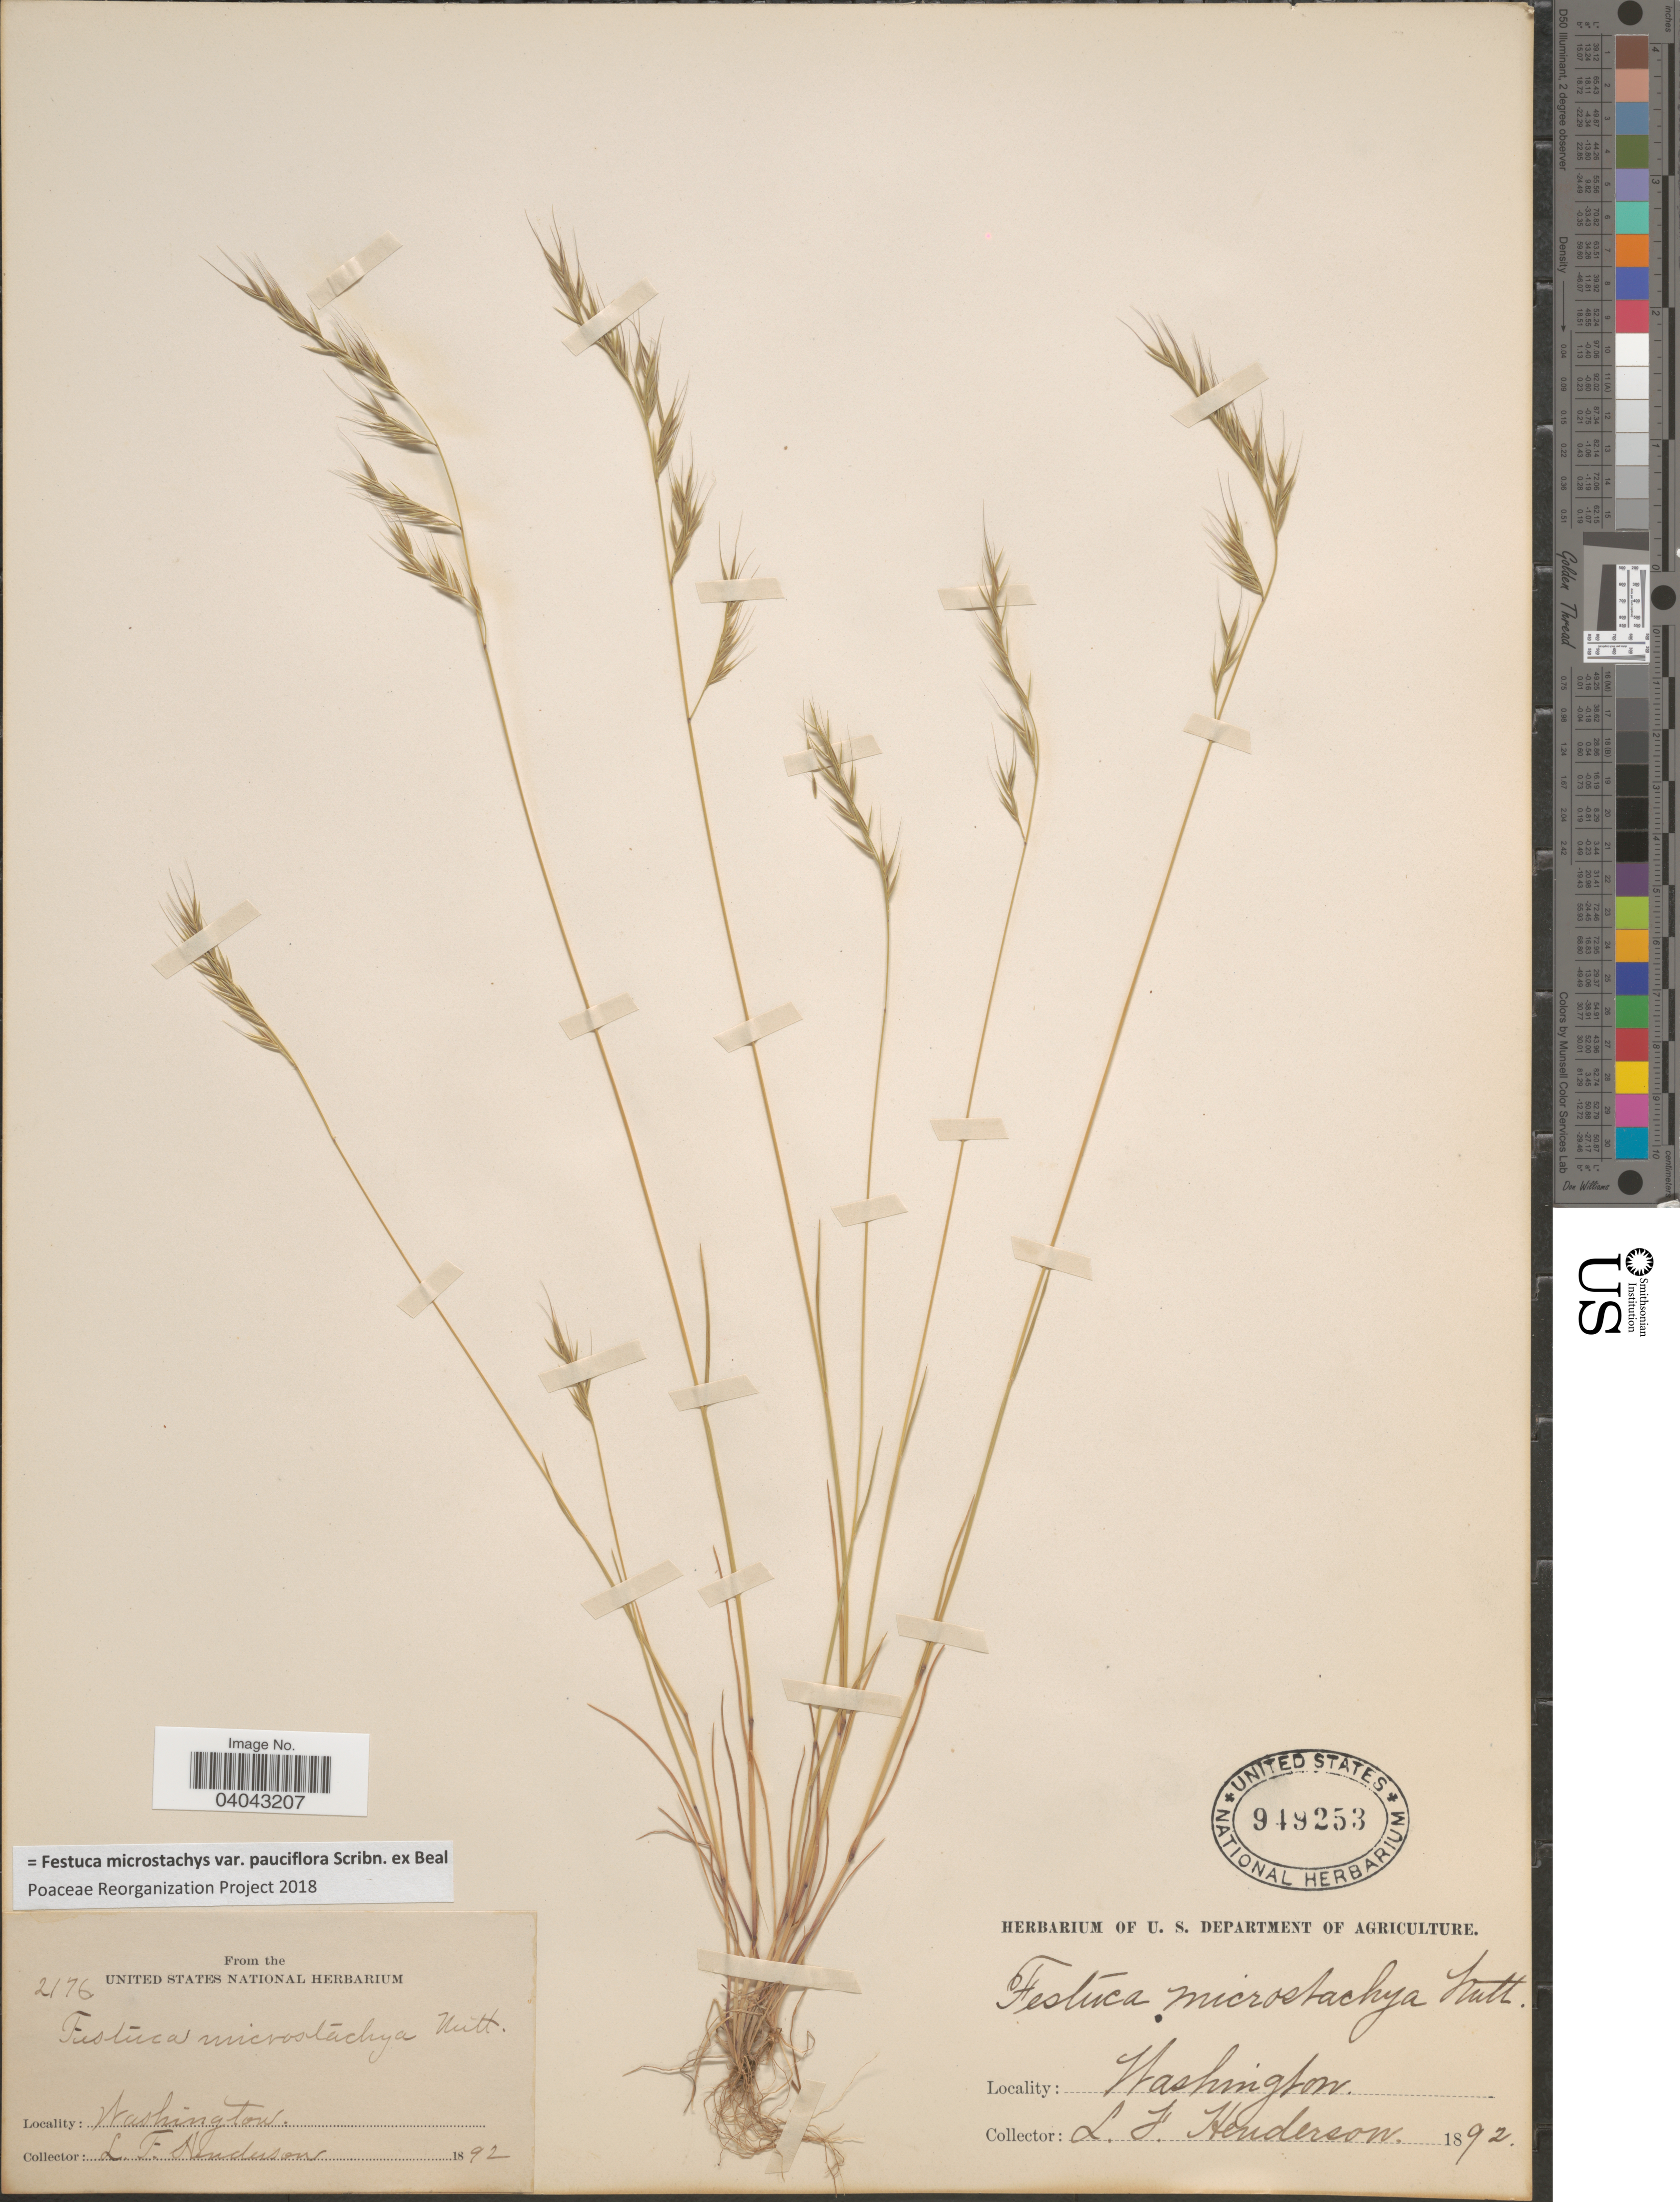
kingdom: Plantae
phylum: Tracheophyta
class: Liliopsida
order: Poales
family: Poaceae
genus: Festuca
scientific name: Festuca microstachys var. pauciflora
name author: Scribn. ex W.J. Beal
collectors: L. Henderson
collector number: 2176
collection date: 1892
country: United States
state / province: Washington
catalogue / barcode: US 949253